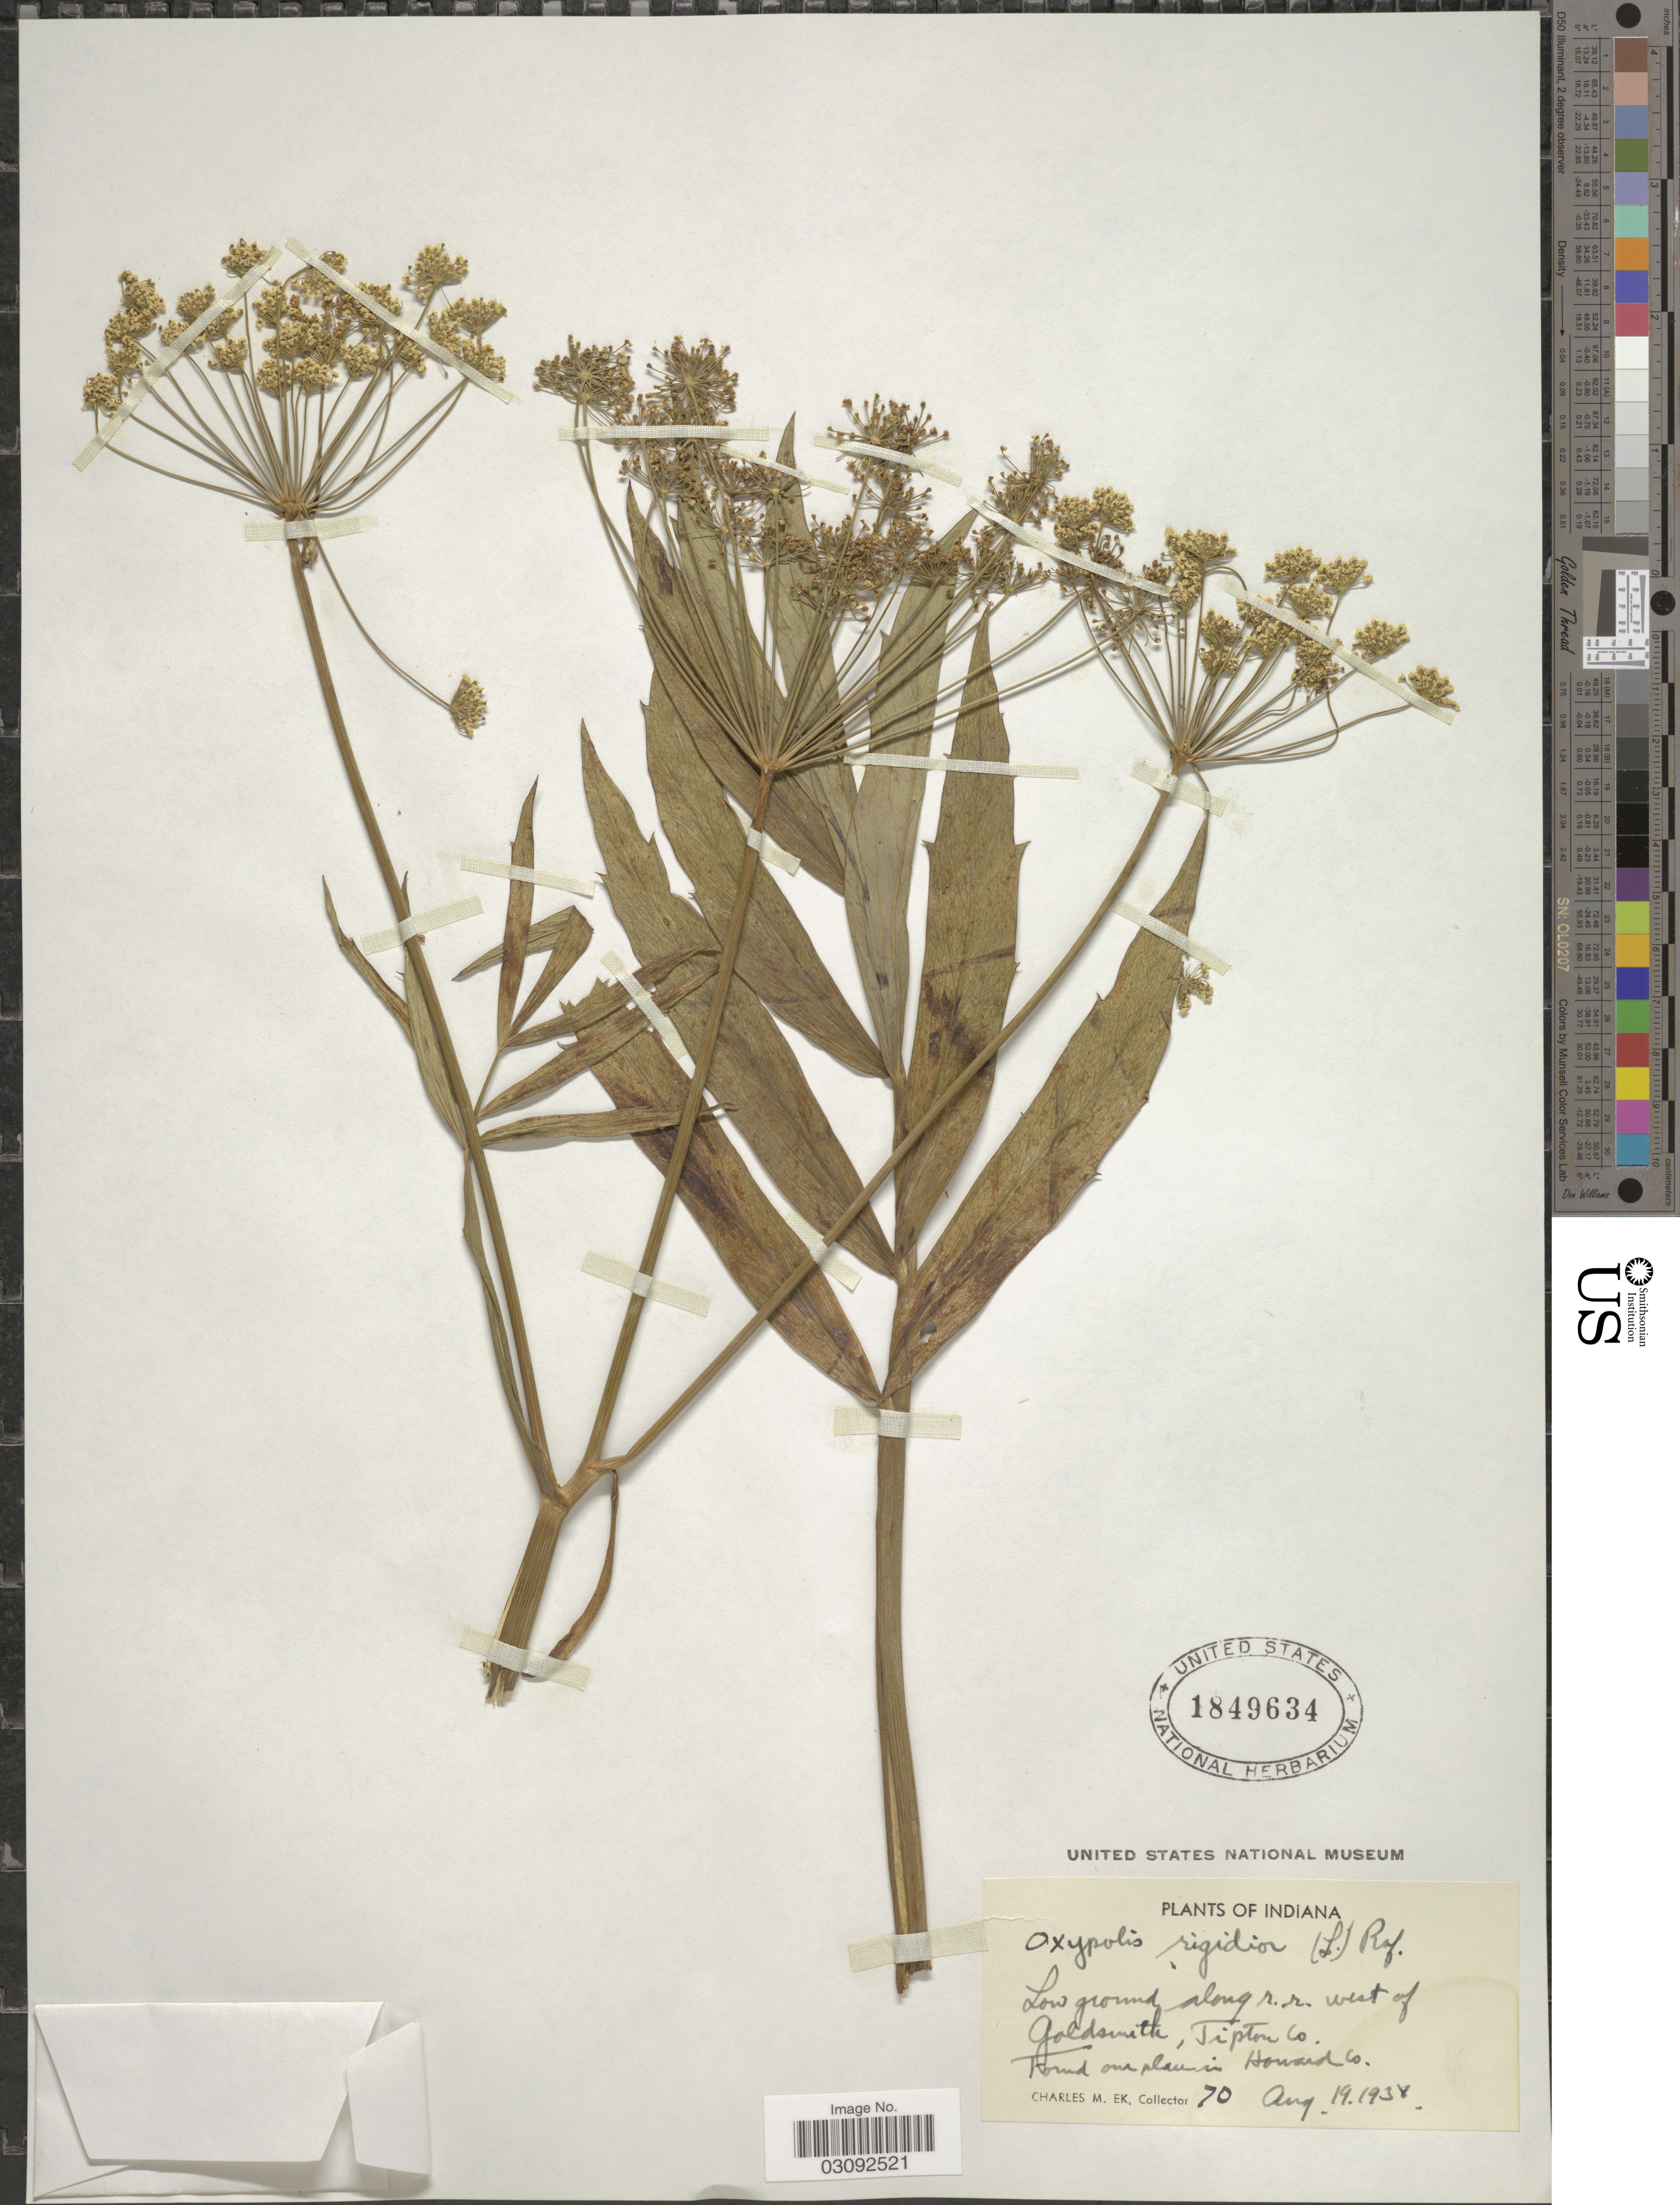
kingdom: Plantae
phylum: Tracheophyta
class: Magnoliopsida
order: Apiales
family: Apiaceae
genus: Oxypolis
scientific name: Oxypolis rigidior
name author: (L.) Raf.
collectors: C. Ek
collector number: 70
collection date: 1938-08-19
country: United States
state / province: Indiana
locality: Along r.r. west of Goldsmith, Tipton Co. Howard Co.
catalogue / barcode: US 1849634